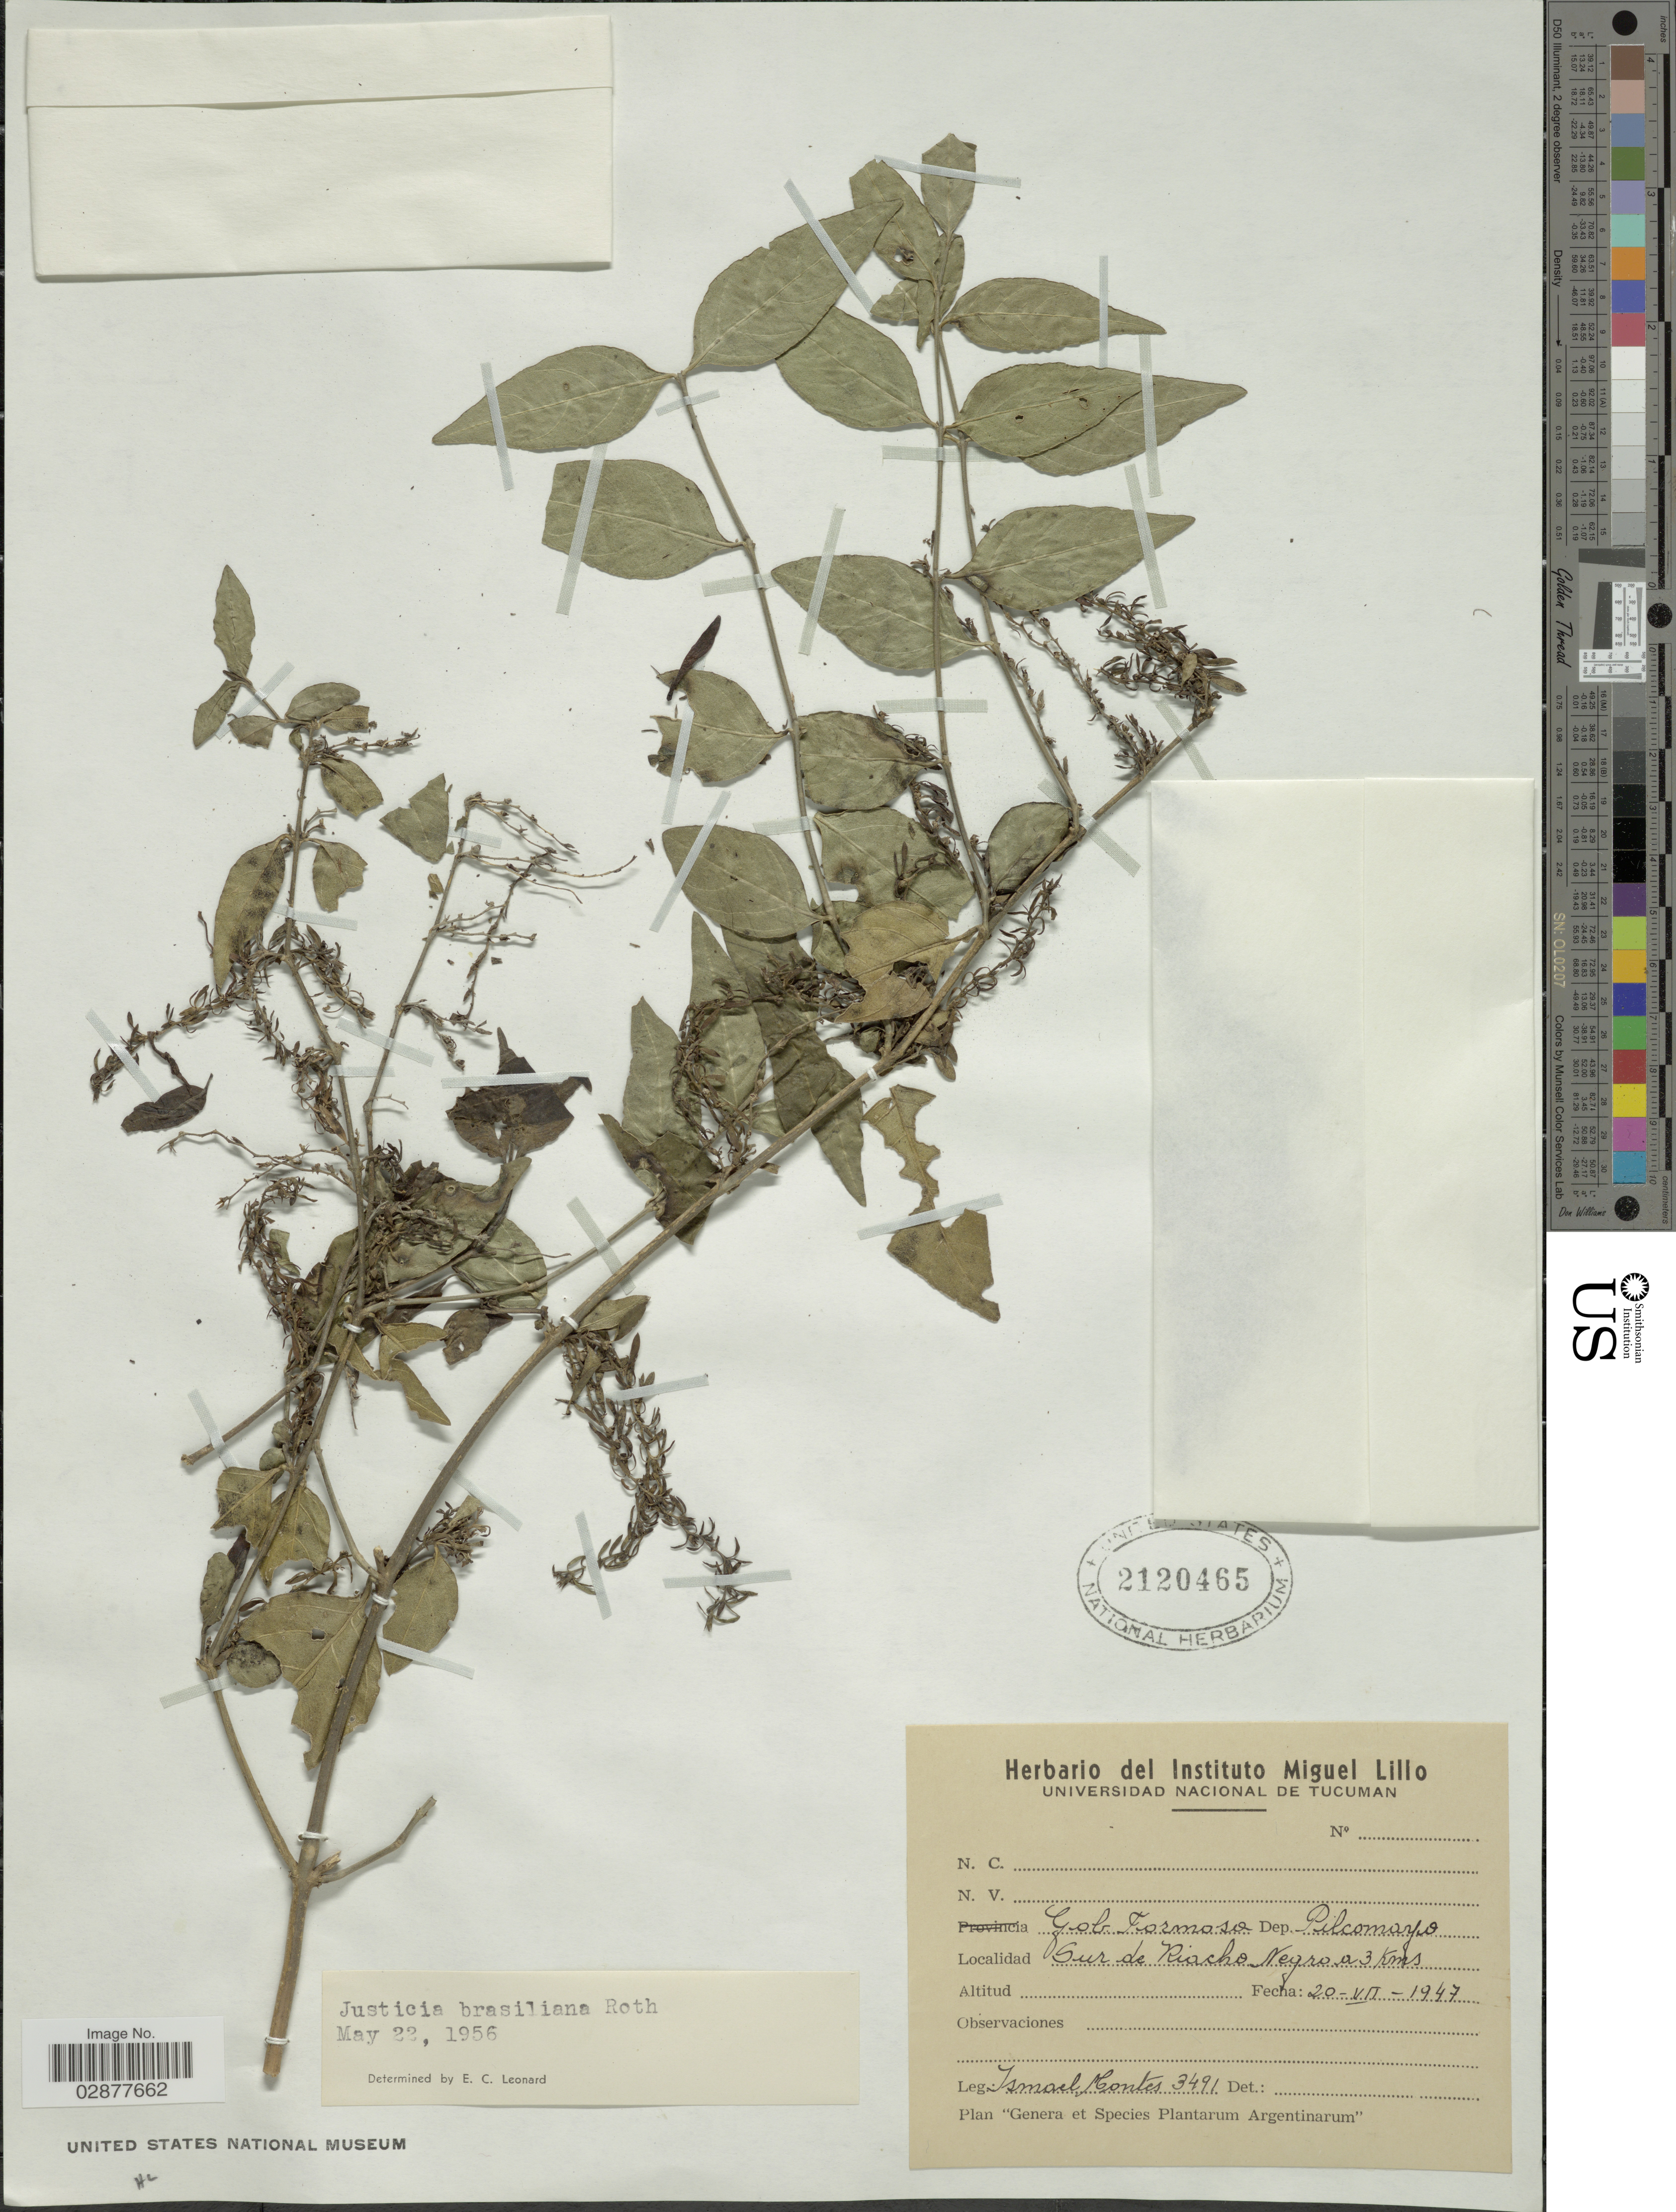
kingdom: Plantae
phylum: Tracheophyta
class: Magnoliopsida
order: Lamiales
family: Acanthaceae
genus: Justicia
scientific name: Justicia brasiliana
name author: Roth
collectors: I. Montes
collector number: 3491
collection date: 1947-07-20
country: Argentina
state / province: Formosa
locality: Gob. Formosa, Dep. Pilcomayo. Sur de Riacho Negro a 3 Kms.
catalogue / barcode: US 2120465